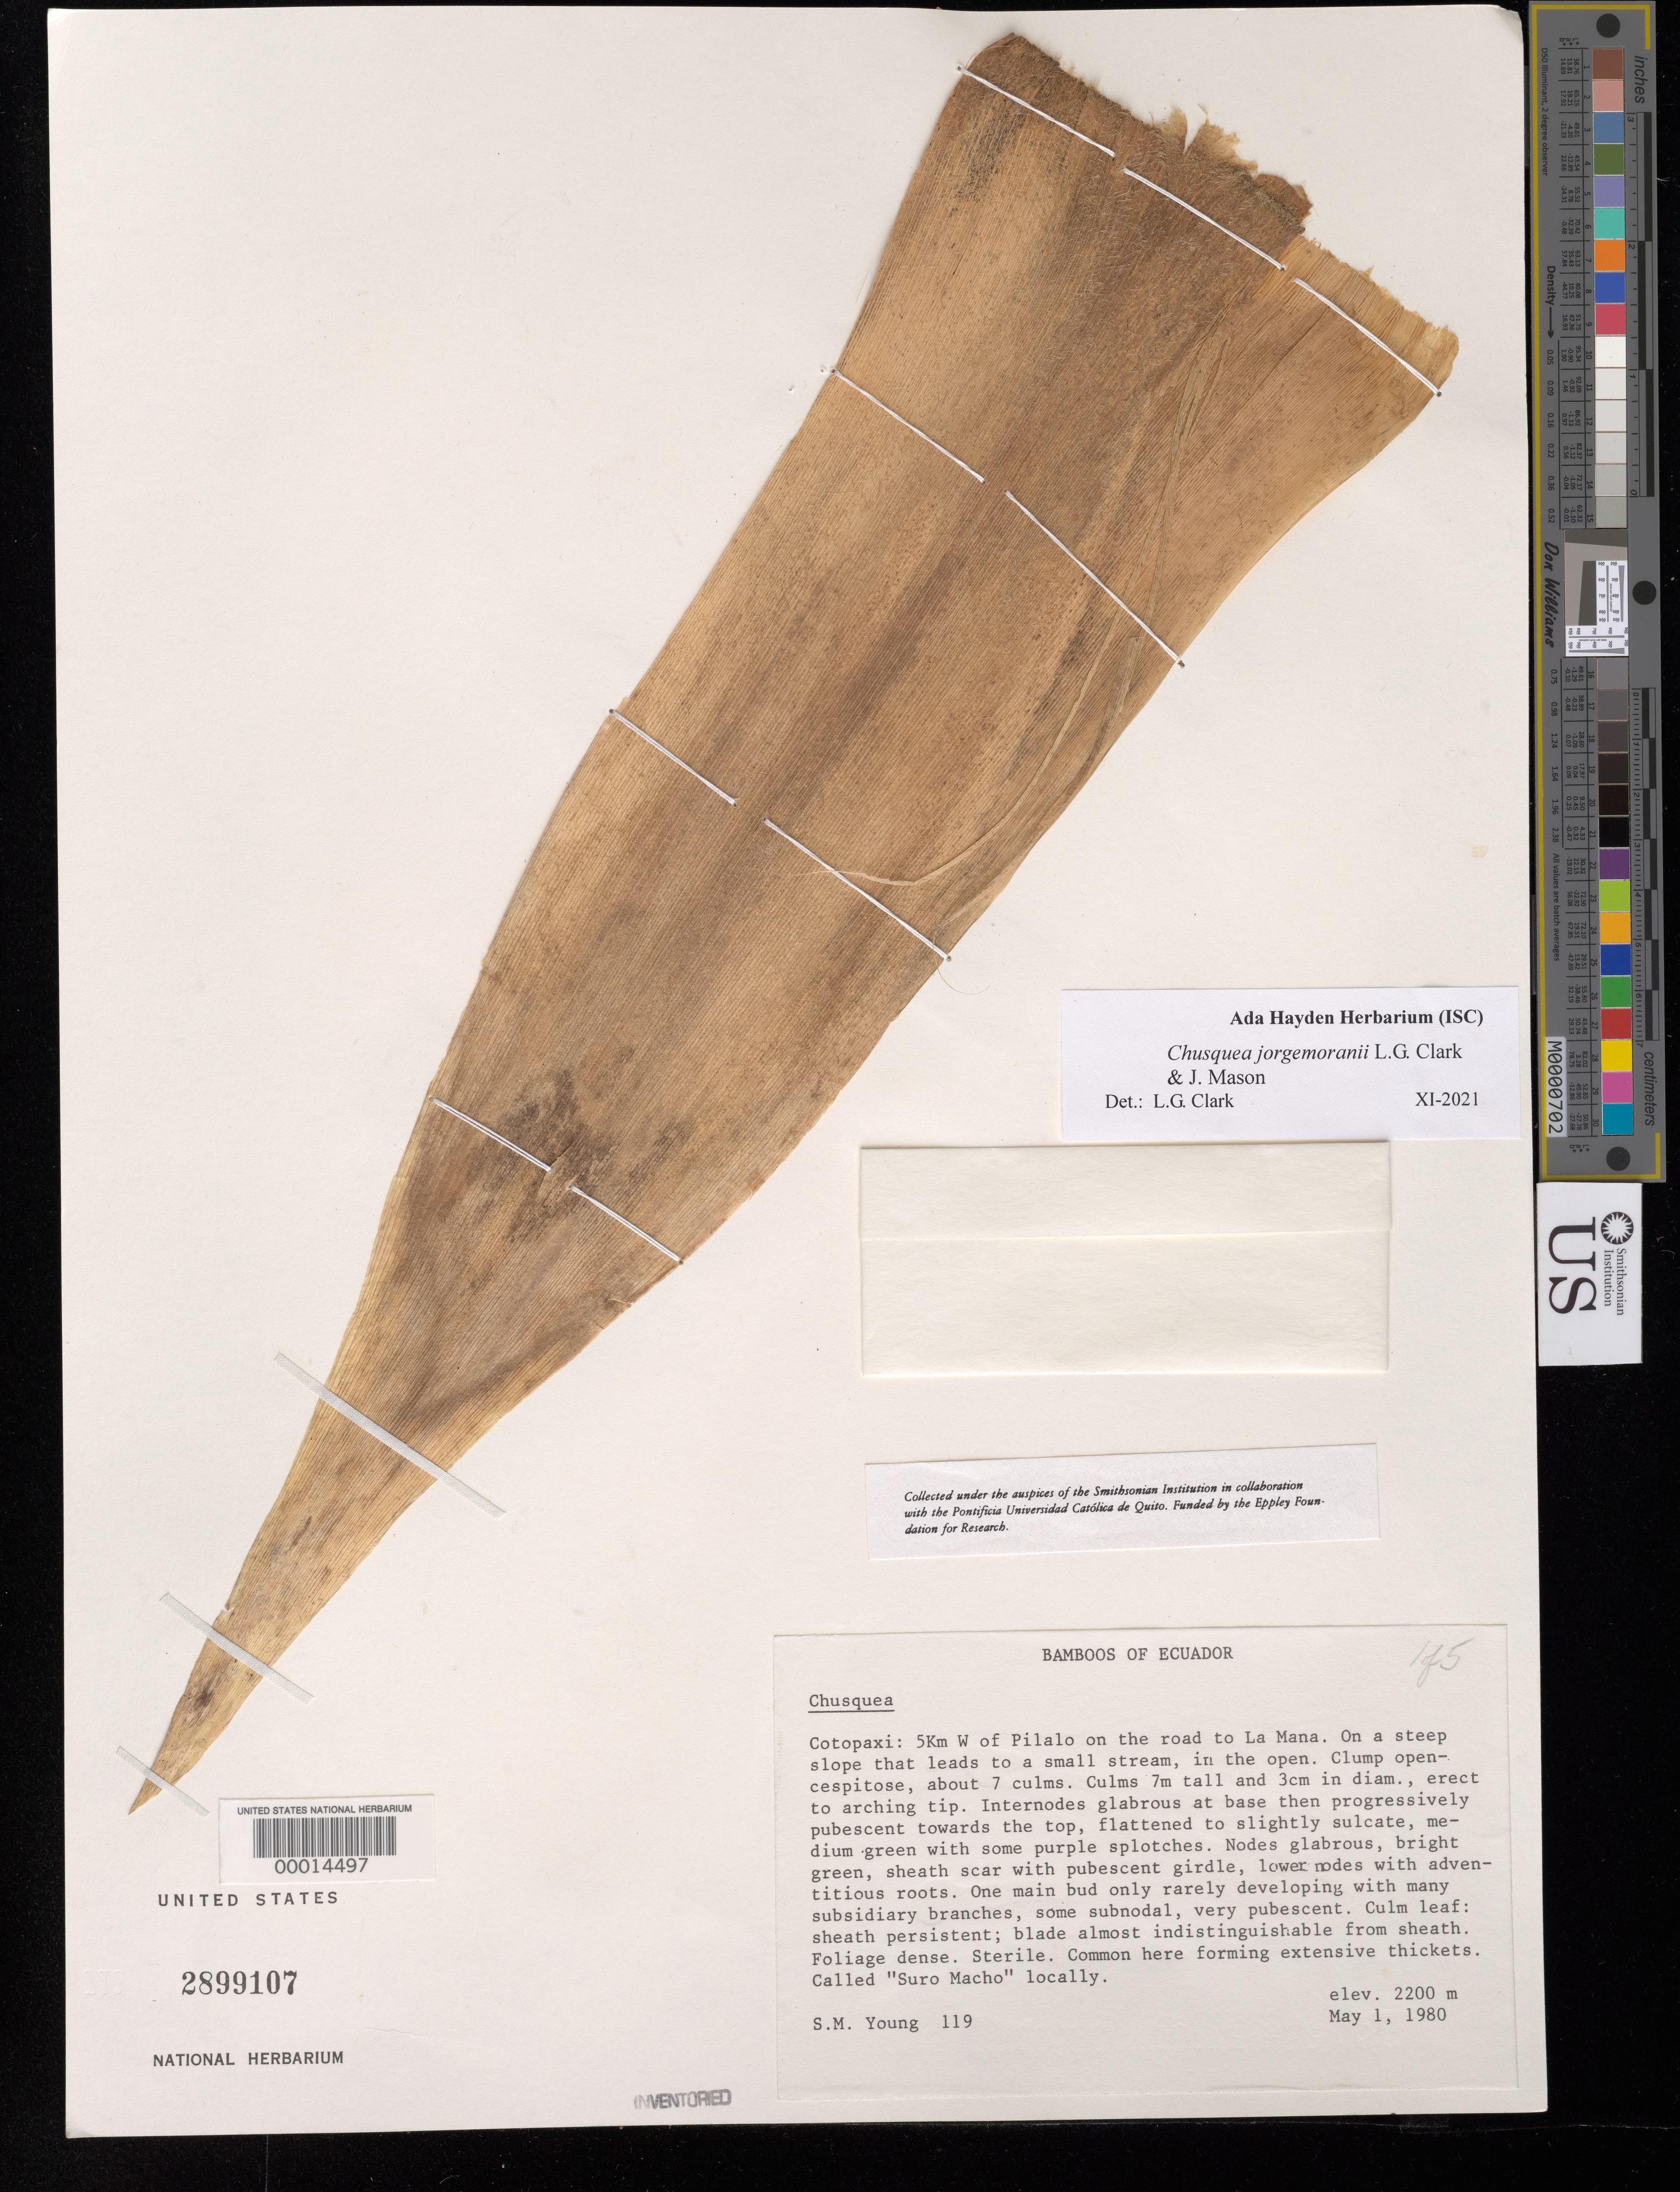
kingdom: Plantae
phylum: Tracheophyta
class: Liliopsida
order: Poales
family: Poaceae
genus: Chusquea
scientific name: Chusquea jorgemoranii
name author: L.G. Clark & J.J.Mason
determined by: Clark, Lynn G., (ISC), Iowa State University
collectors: S. Young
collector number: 119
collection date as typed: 01 May 1980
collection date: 1980-05-01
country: Ecuador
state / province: Cotopaxi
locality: Pilalo, la Mana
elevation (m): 2200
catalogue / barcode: US 2899107